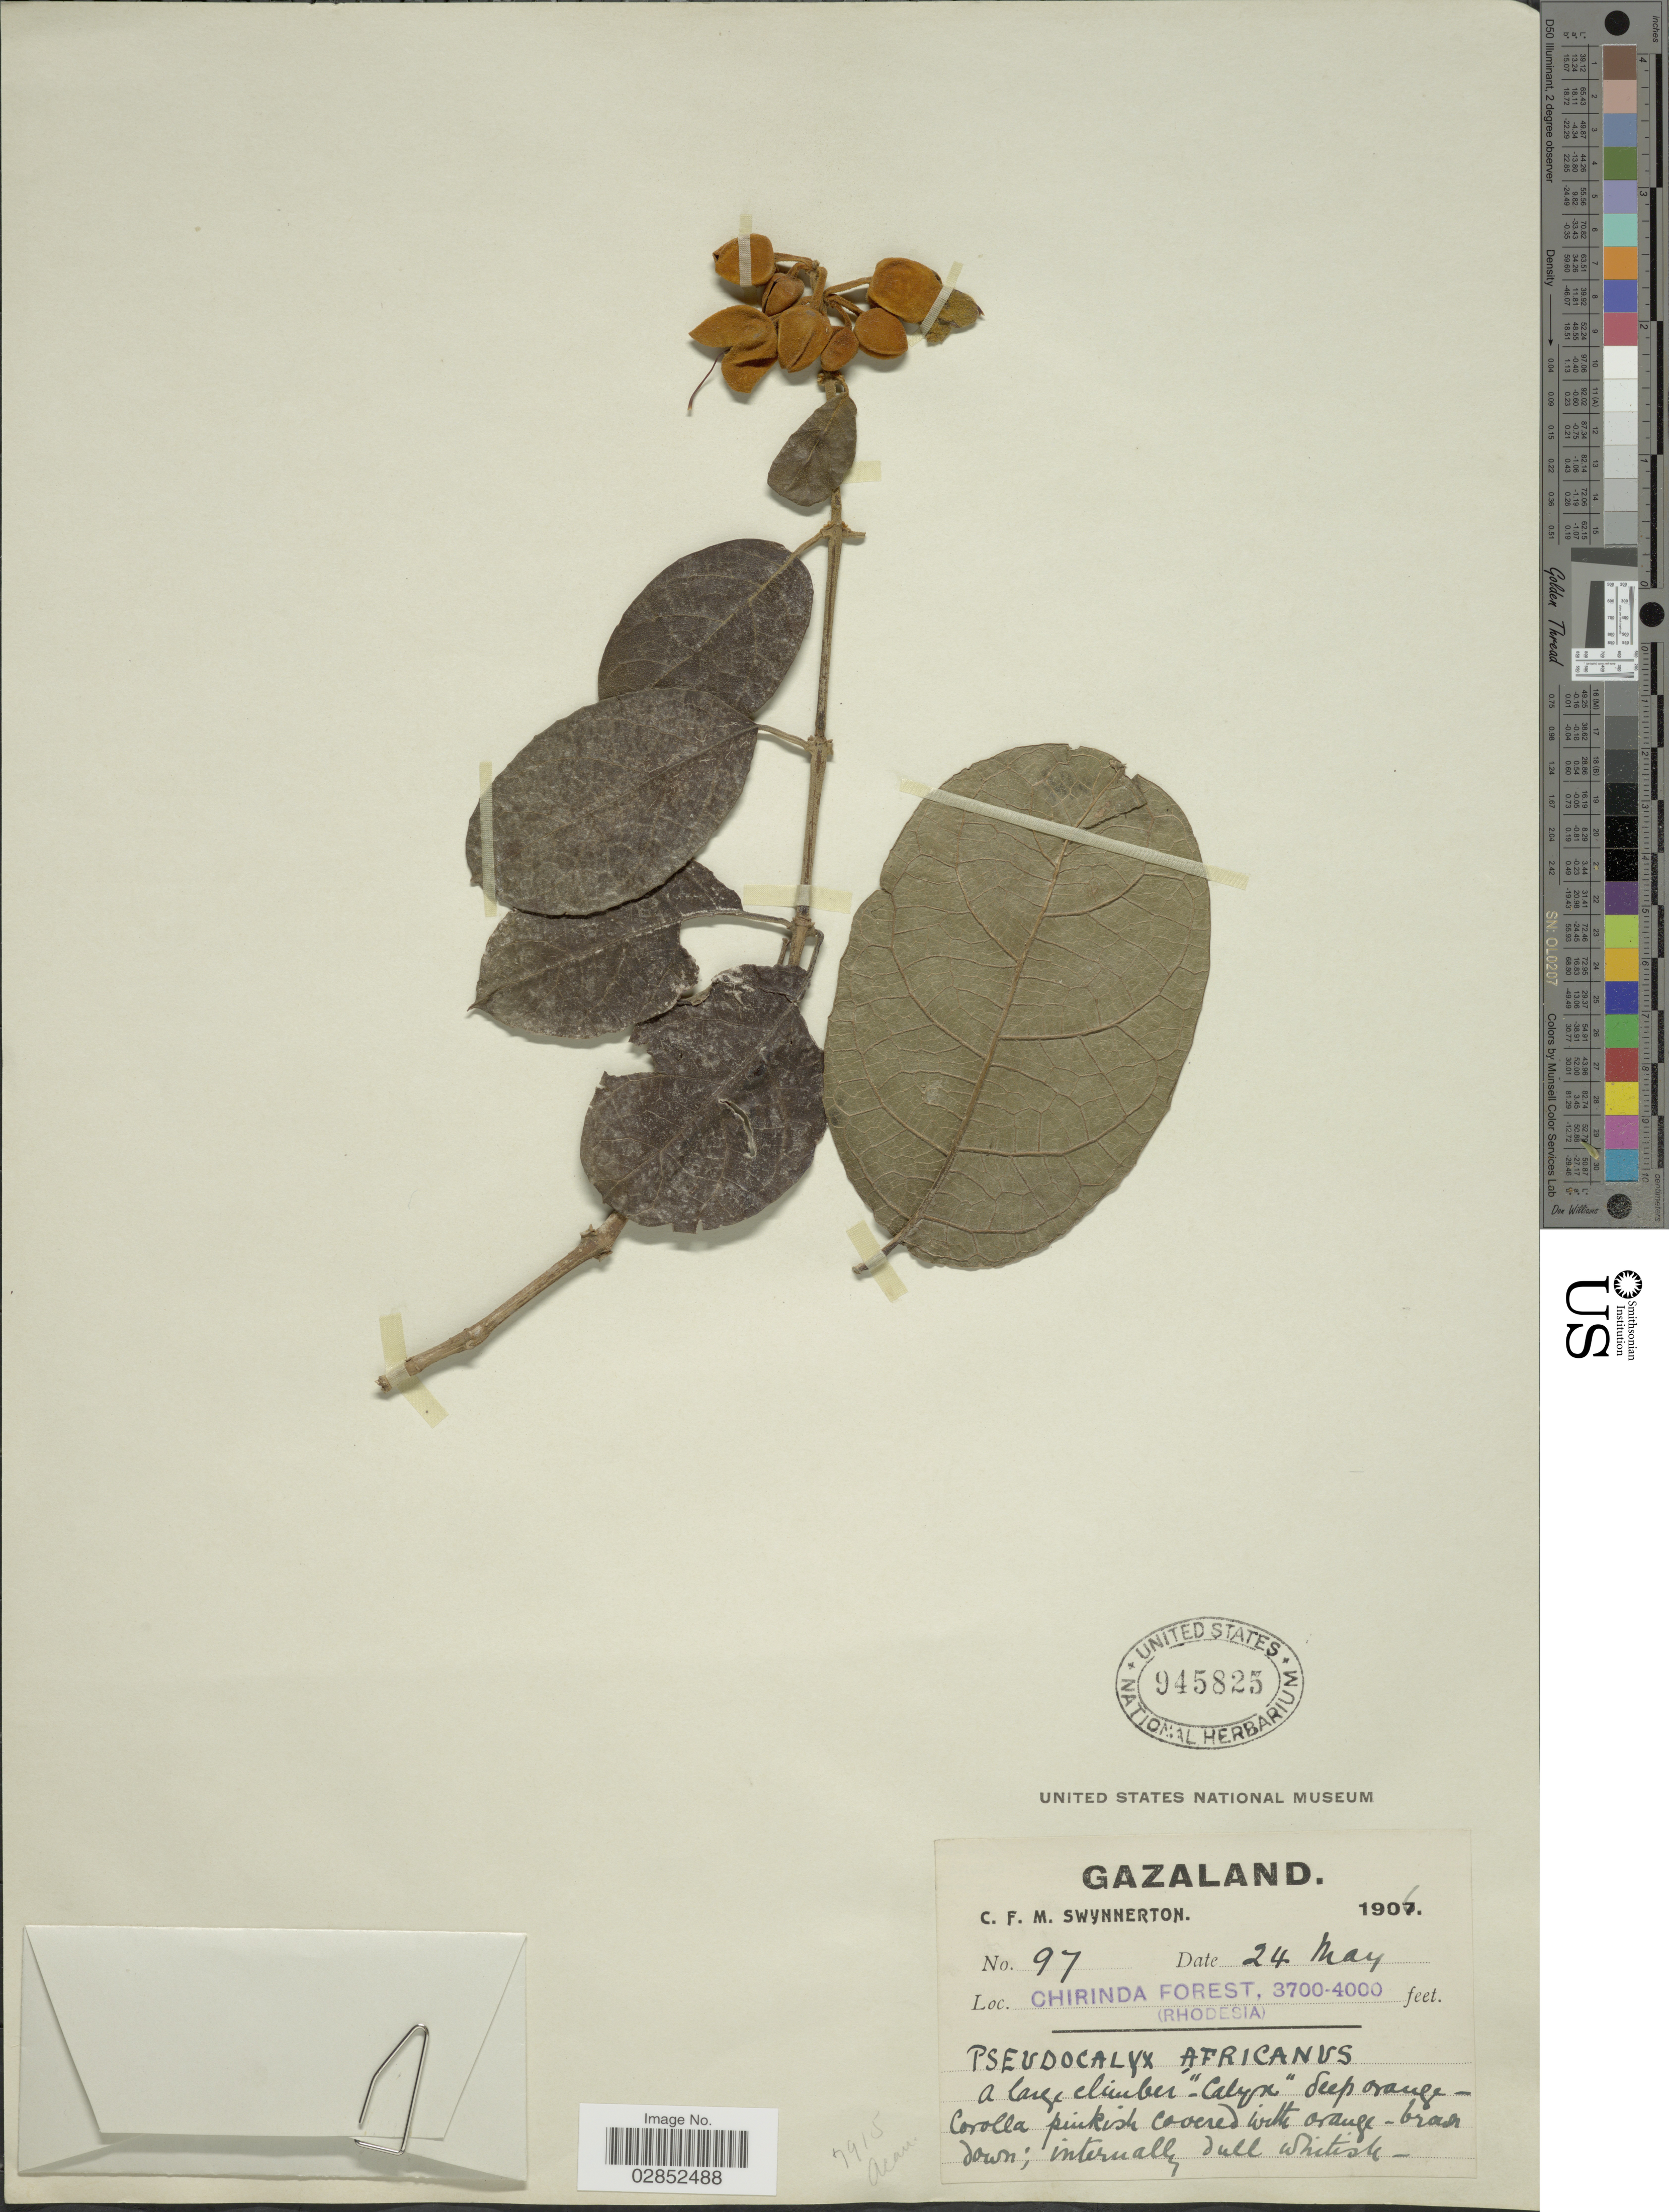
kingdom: Plantae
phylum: Tracheophyta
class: Magnoliopsida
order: Lamiales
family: Acanthaceae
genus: Pseudocalyx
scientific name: Pseudocalyx africanus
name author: S. Moore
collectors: C. Swynnerton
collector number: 97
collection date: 1906-05-24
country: Zimbabwe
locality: Gazaland, Chirinda Forest (Rhodesia).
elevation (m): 1128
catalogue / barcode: US 945825